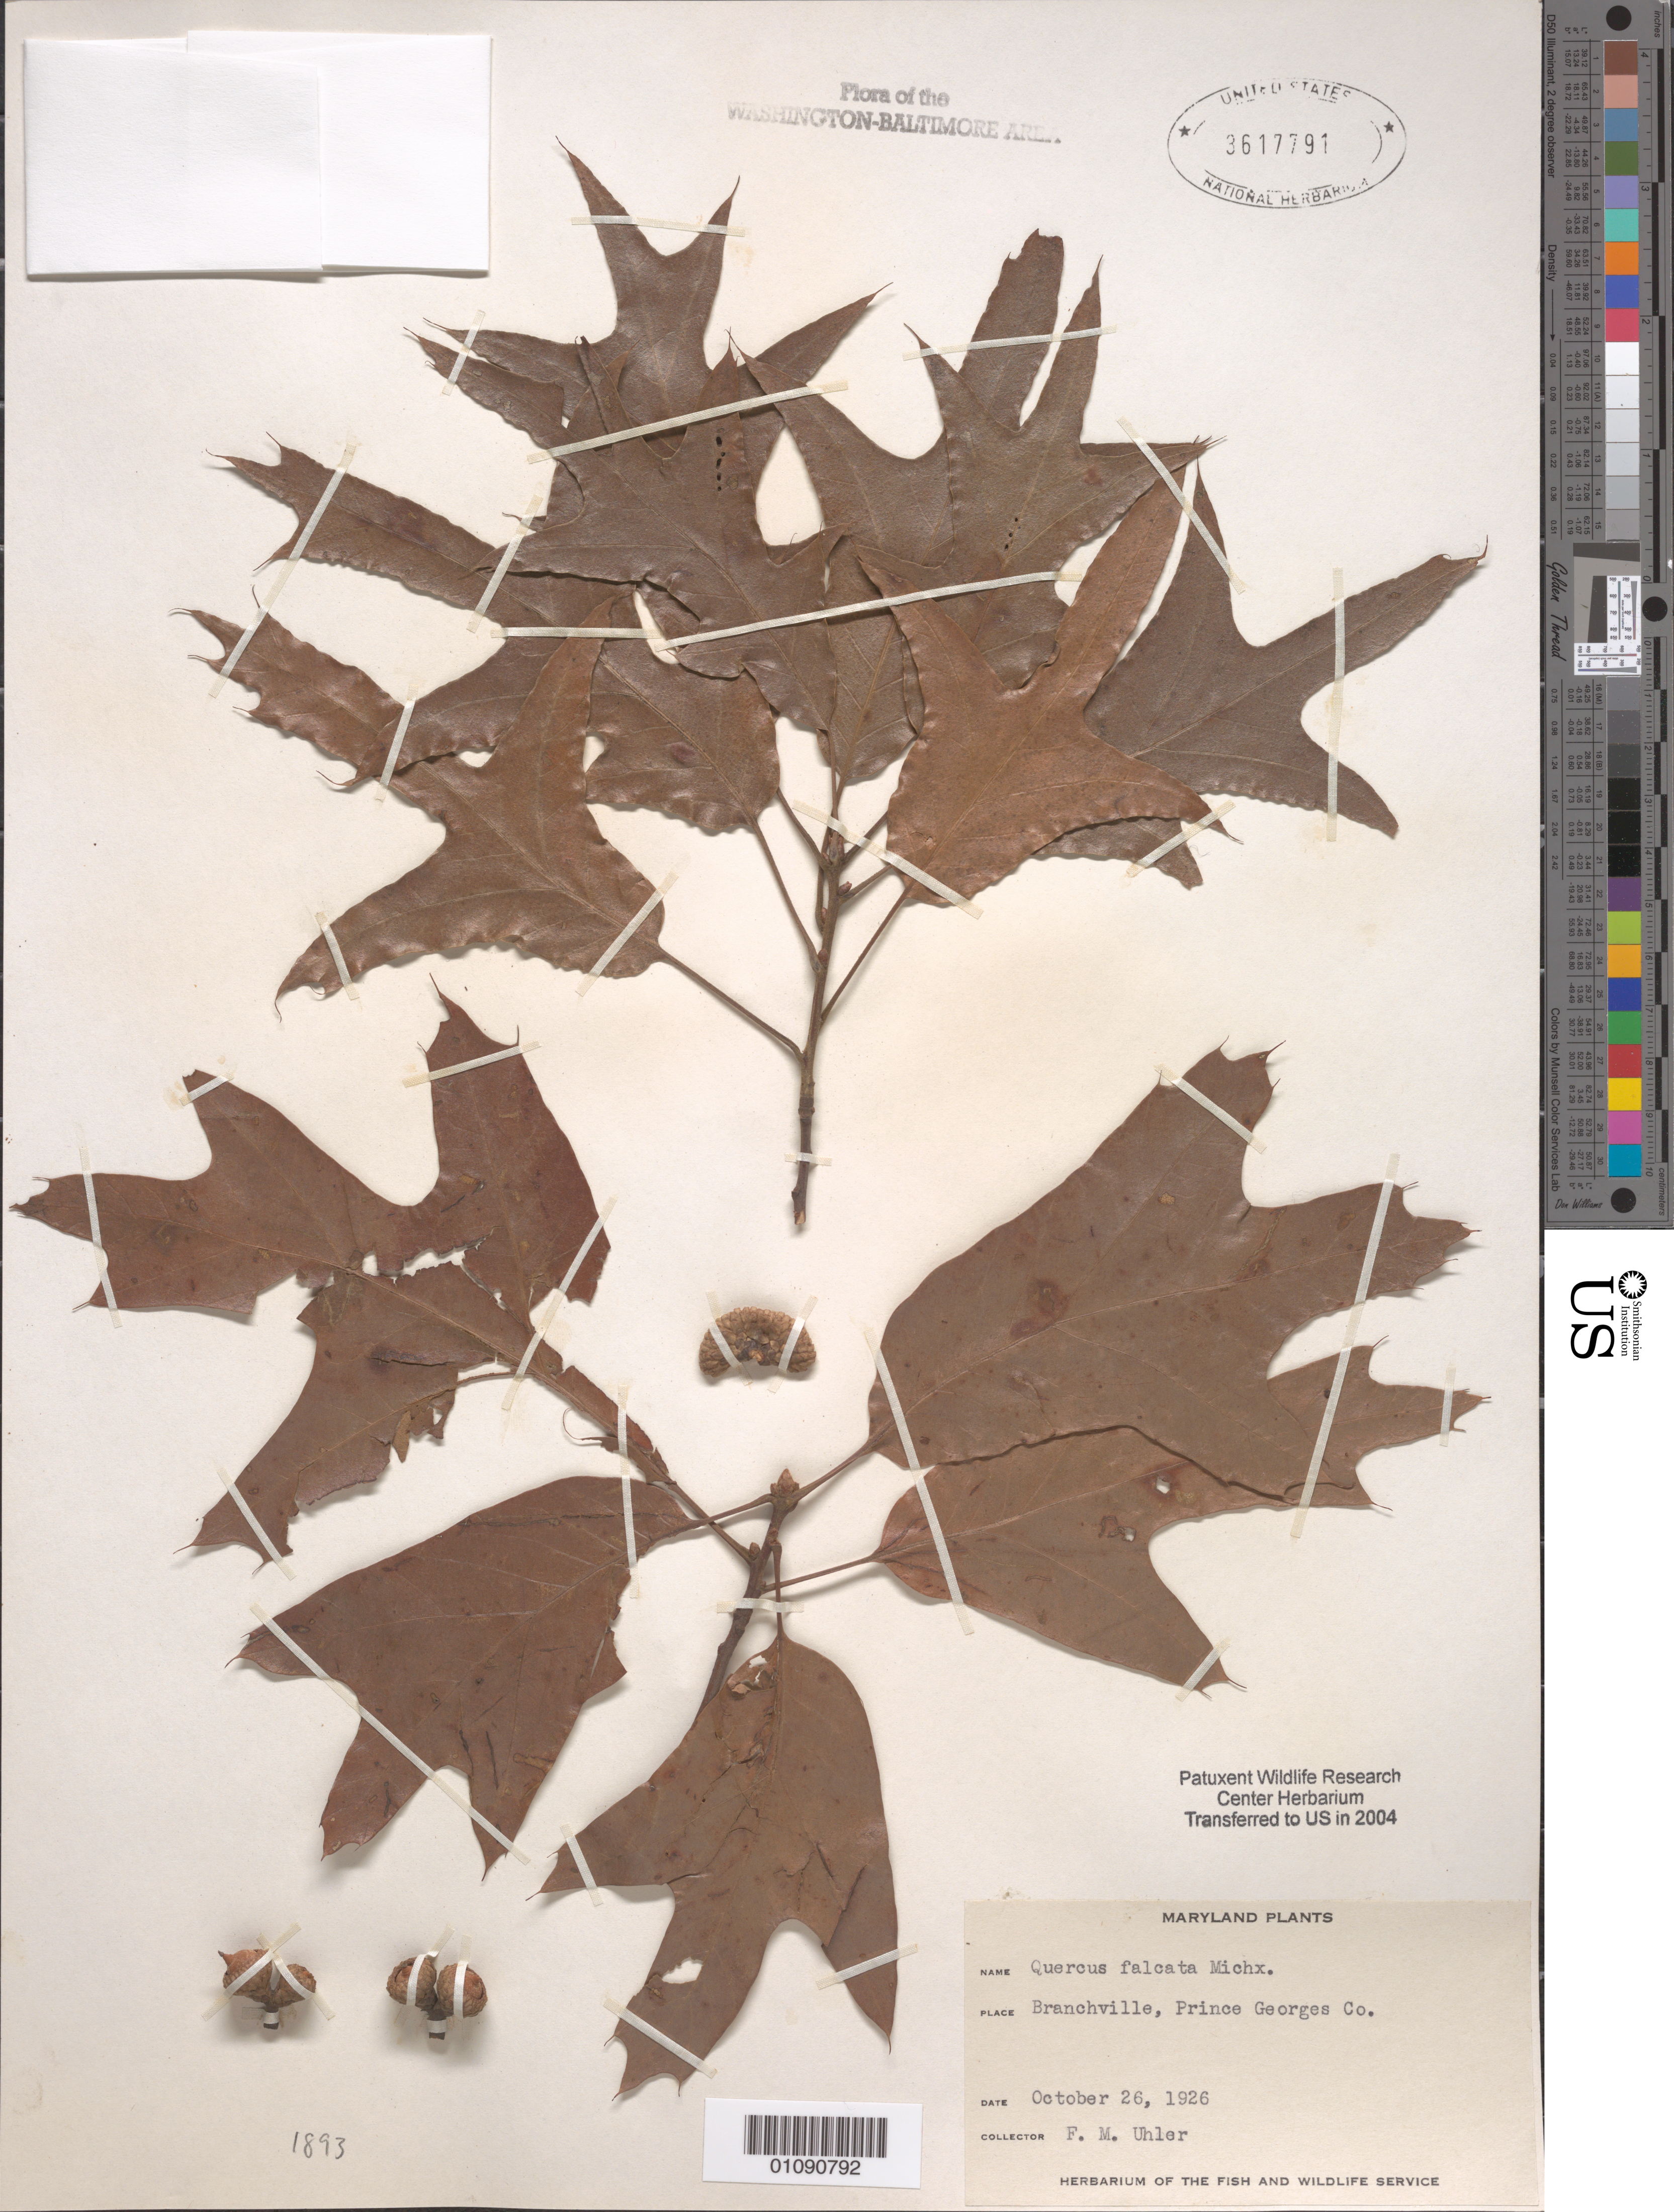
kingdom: Plantae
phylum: Tracheophyta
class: Magnoliopsida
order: Fagales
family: Fagaceae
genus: Quercus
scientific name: Quercus falcata x Q. velutina Lam.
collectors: F. M. Uhler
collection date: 1926-10-26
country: United States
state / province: Maryland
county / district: Prince George's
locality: Branchville.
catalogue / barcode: US 3617791